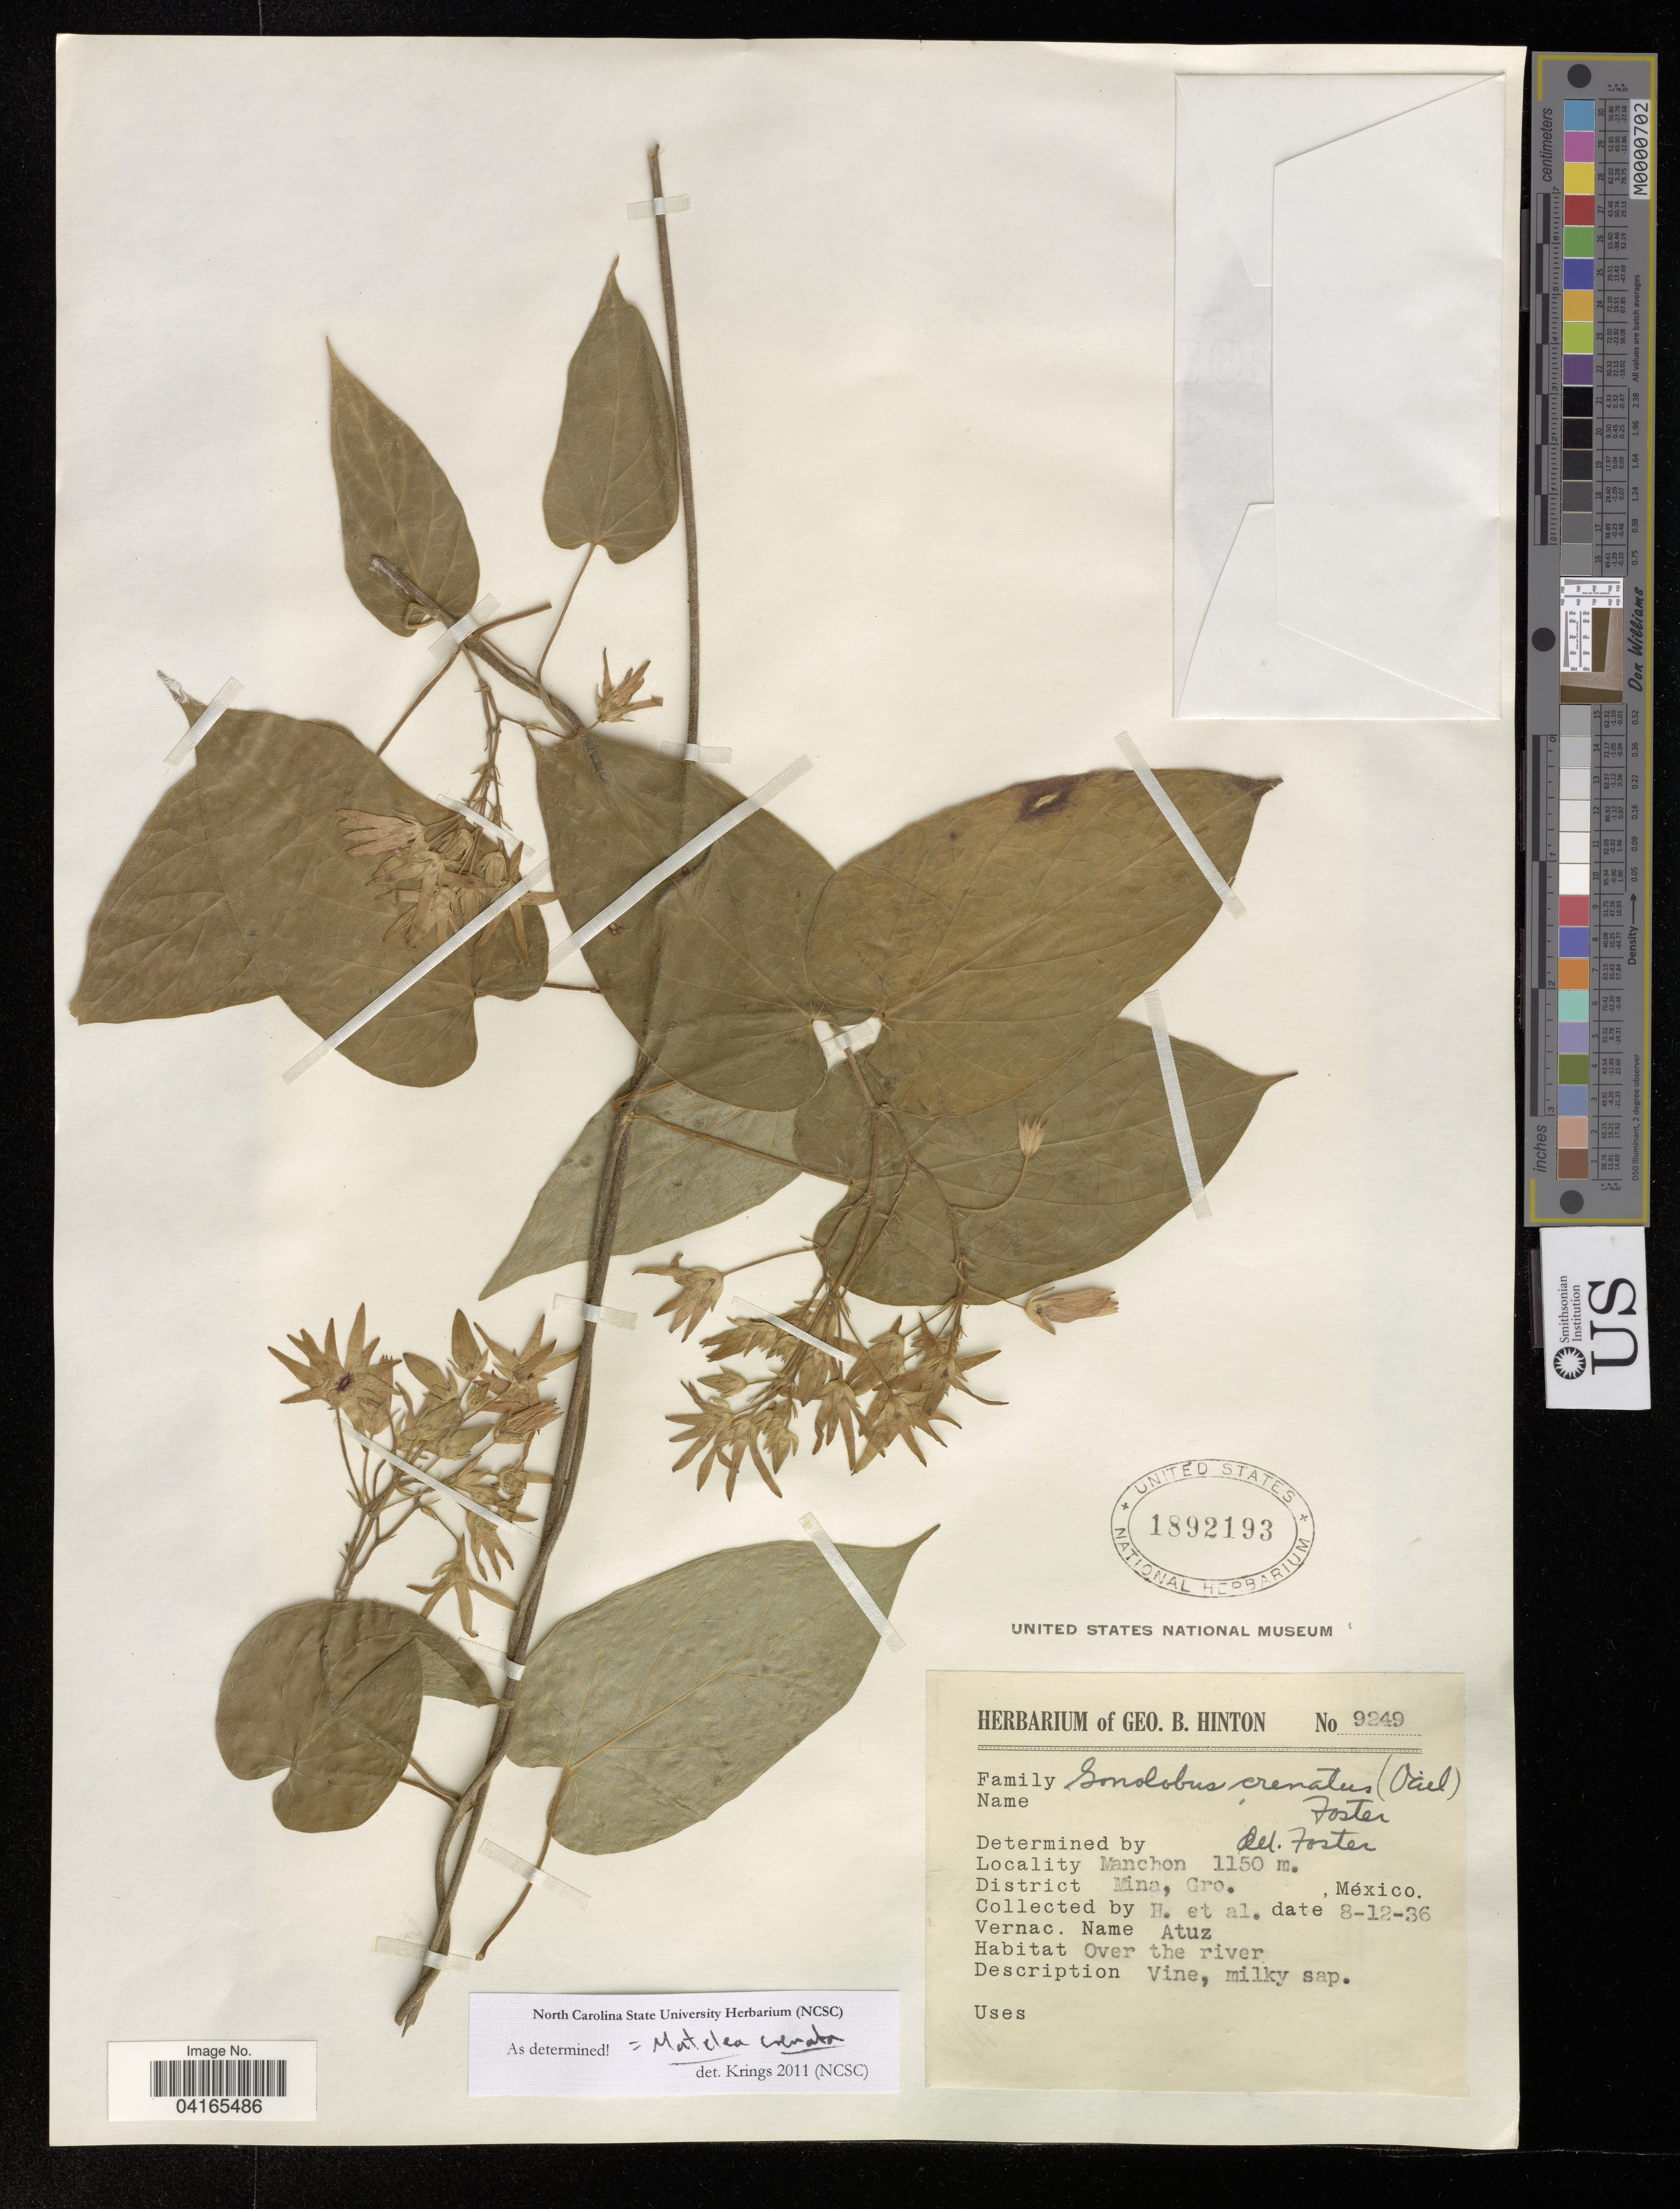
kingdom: Plantae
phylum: Tracheophyta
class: Magnoliopsida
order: Gentianales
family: Apocynaceae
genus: Matelea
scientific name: Matelea crenata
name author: (Vail) Woodson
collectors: G. B. Hinton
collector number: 9249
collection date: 1936-12-08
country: Mexico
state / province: Guerrero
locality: Locality Manchon 1150 m. Mina.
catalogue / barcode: US 1892193